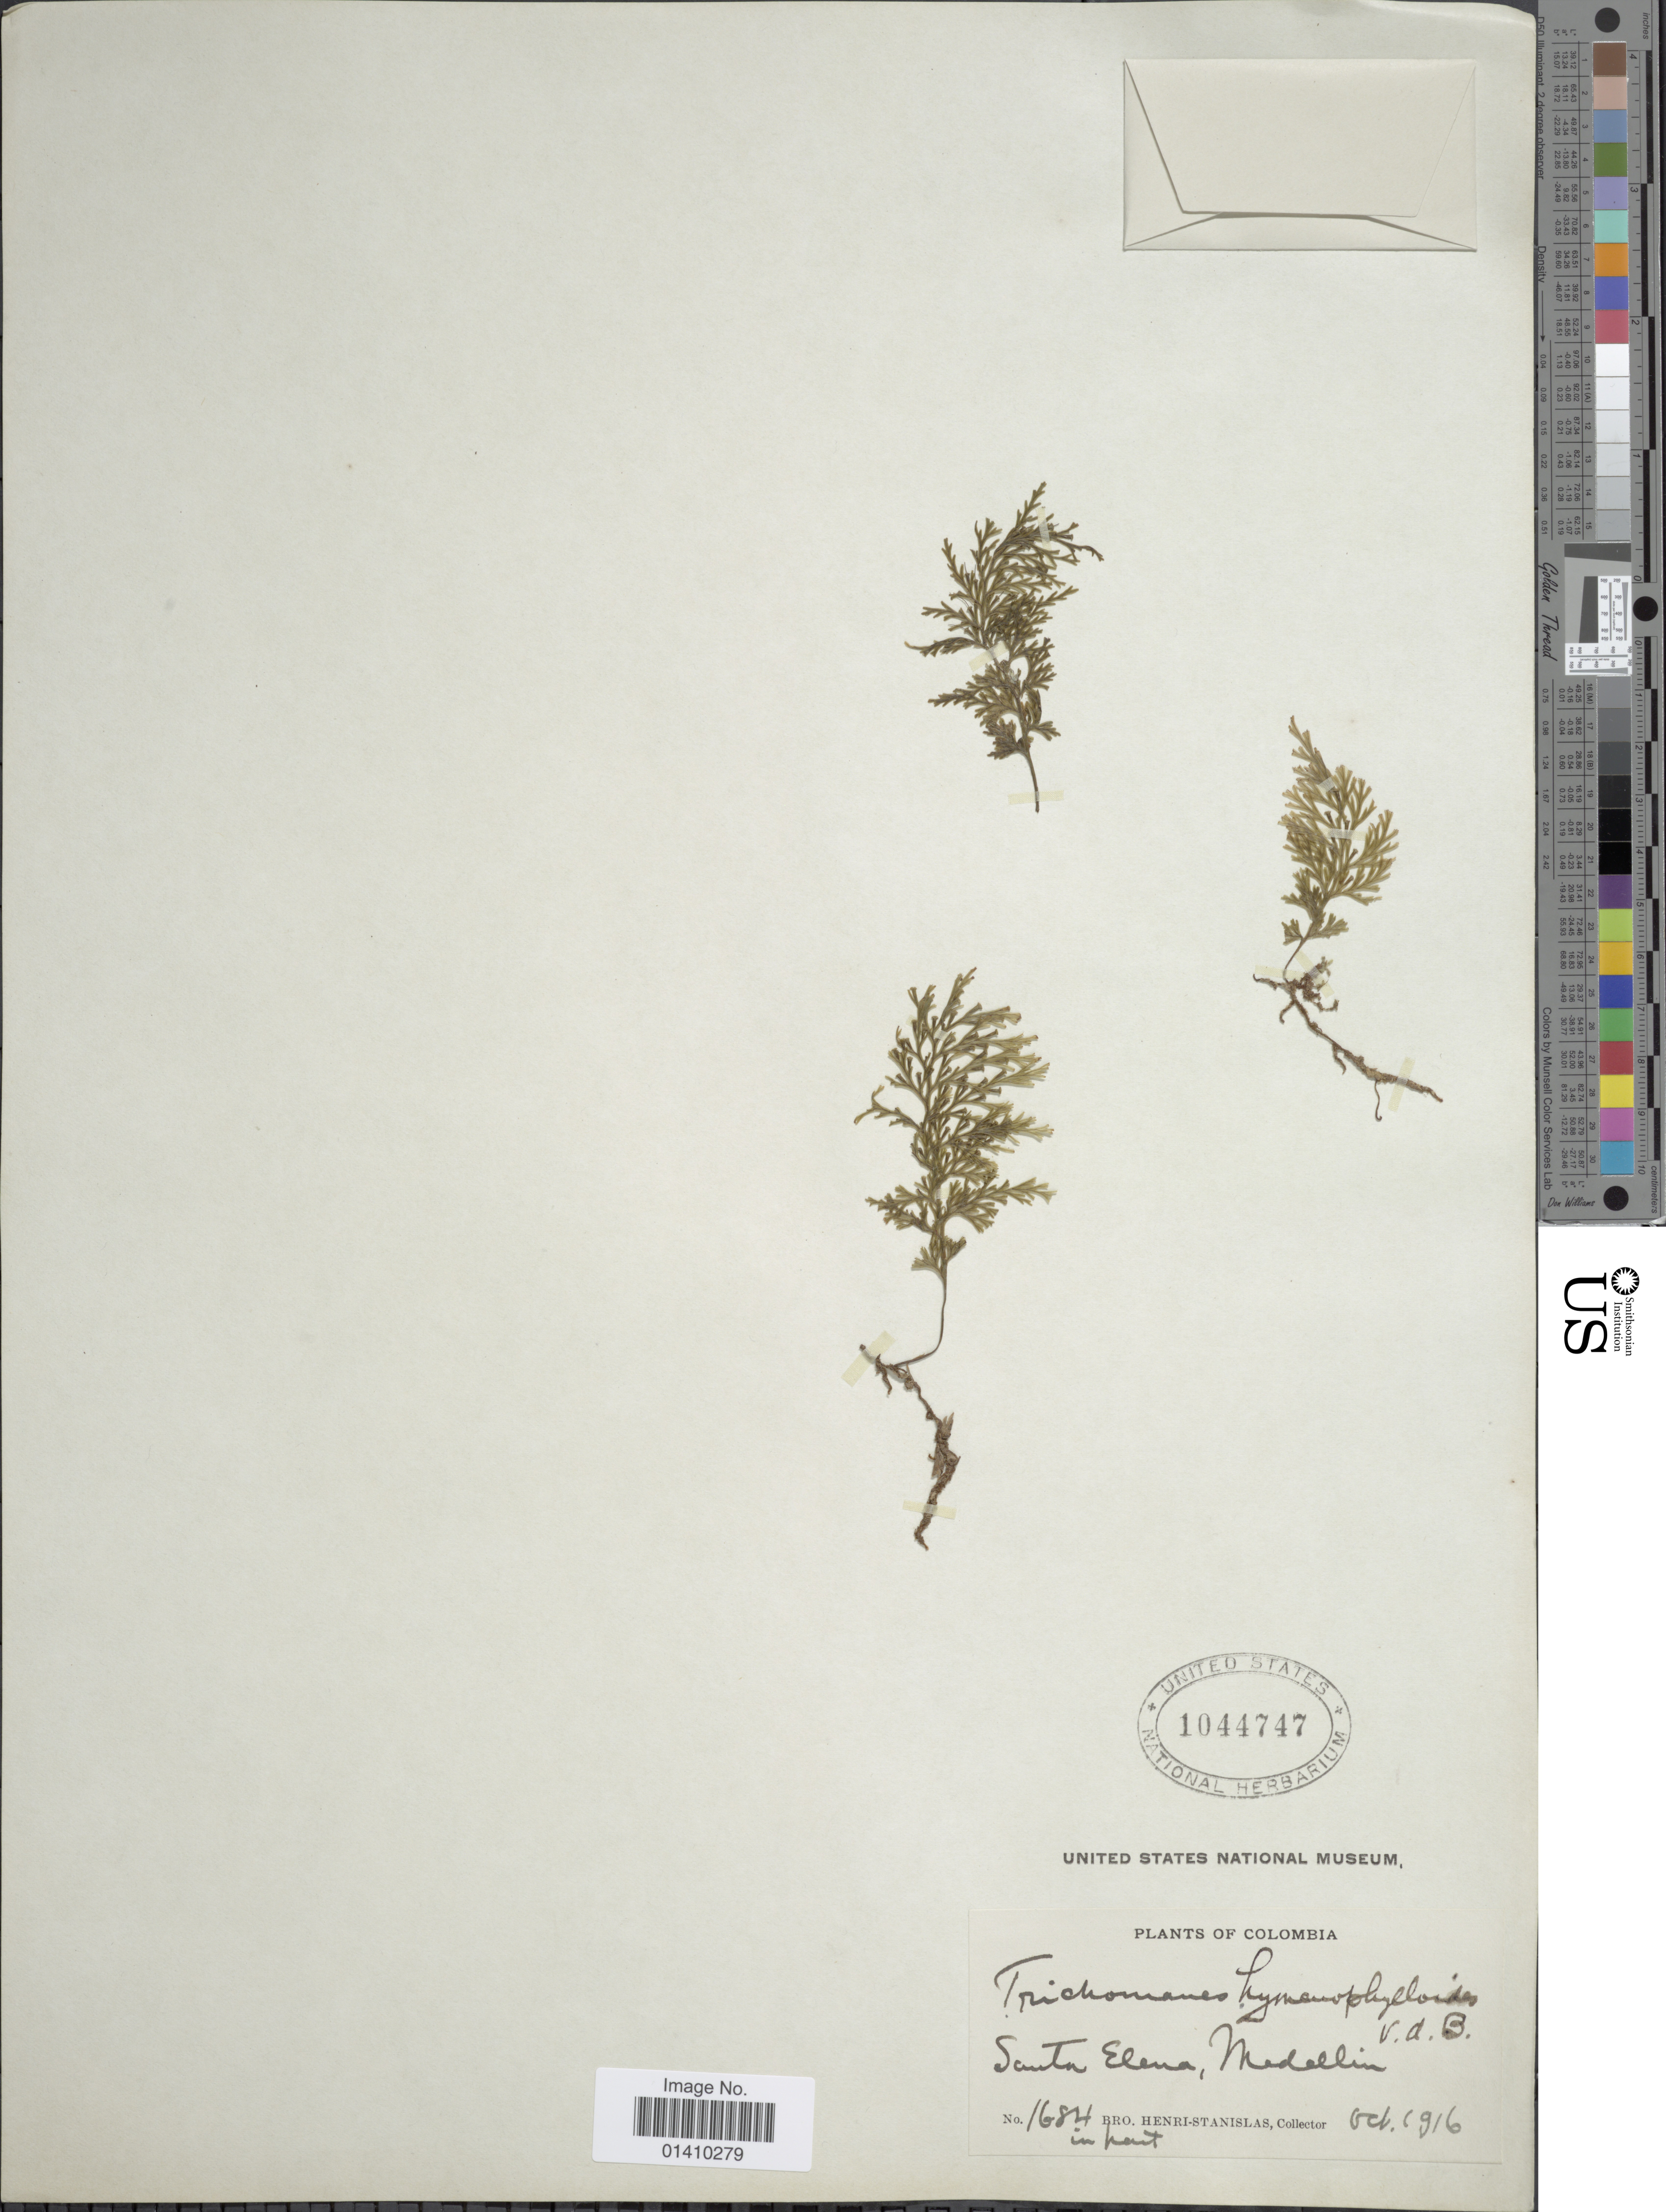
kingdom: Plantae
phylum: Tracheophyta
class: Polypodiopsida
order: Hymenophyllales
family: Hymenophyllaceae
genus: Polyphlebium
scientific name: Polyphlebium hymenophylloides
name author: (Bosch) Ebihara & Dubuisson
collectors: Henri-Stanislas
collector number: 1684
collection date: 1916-10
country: Ecuador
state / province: Santa Elena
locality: Medellin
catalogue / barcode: US 1044747